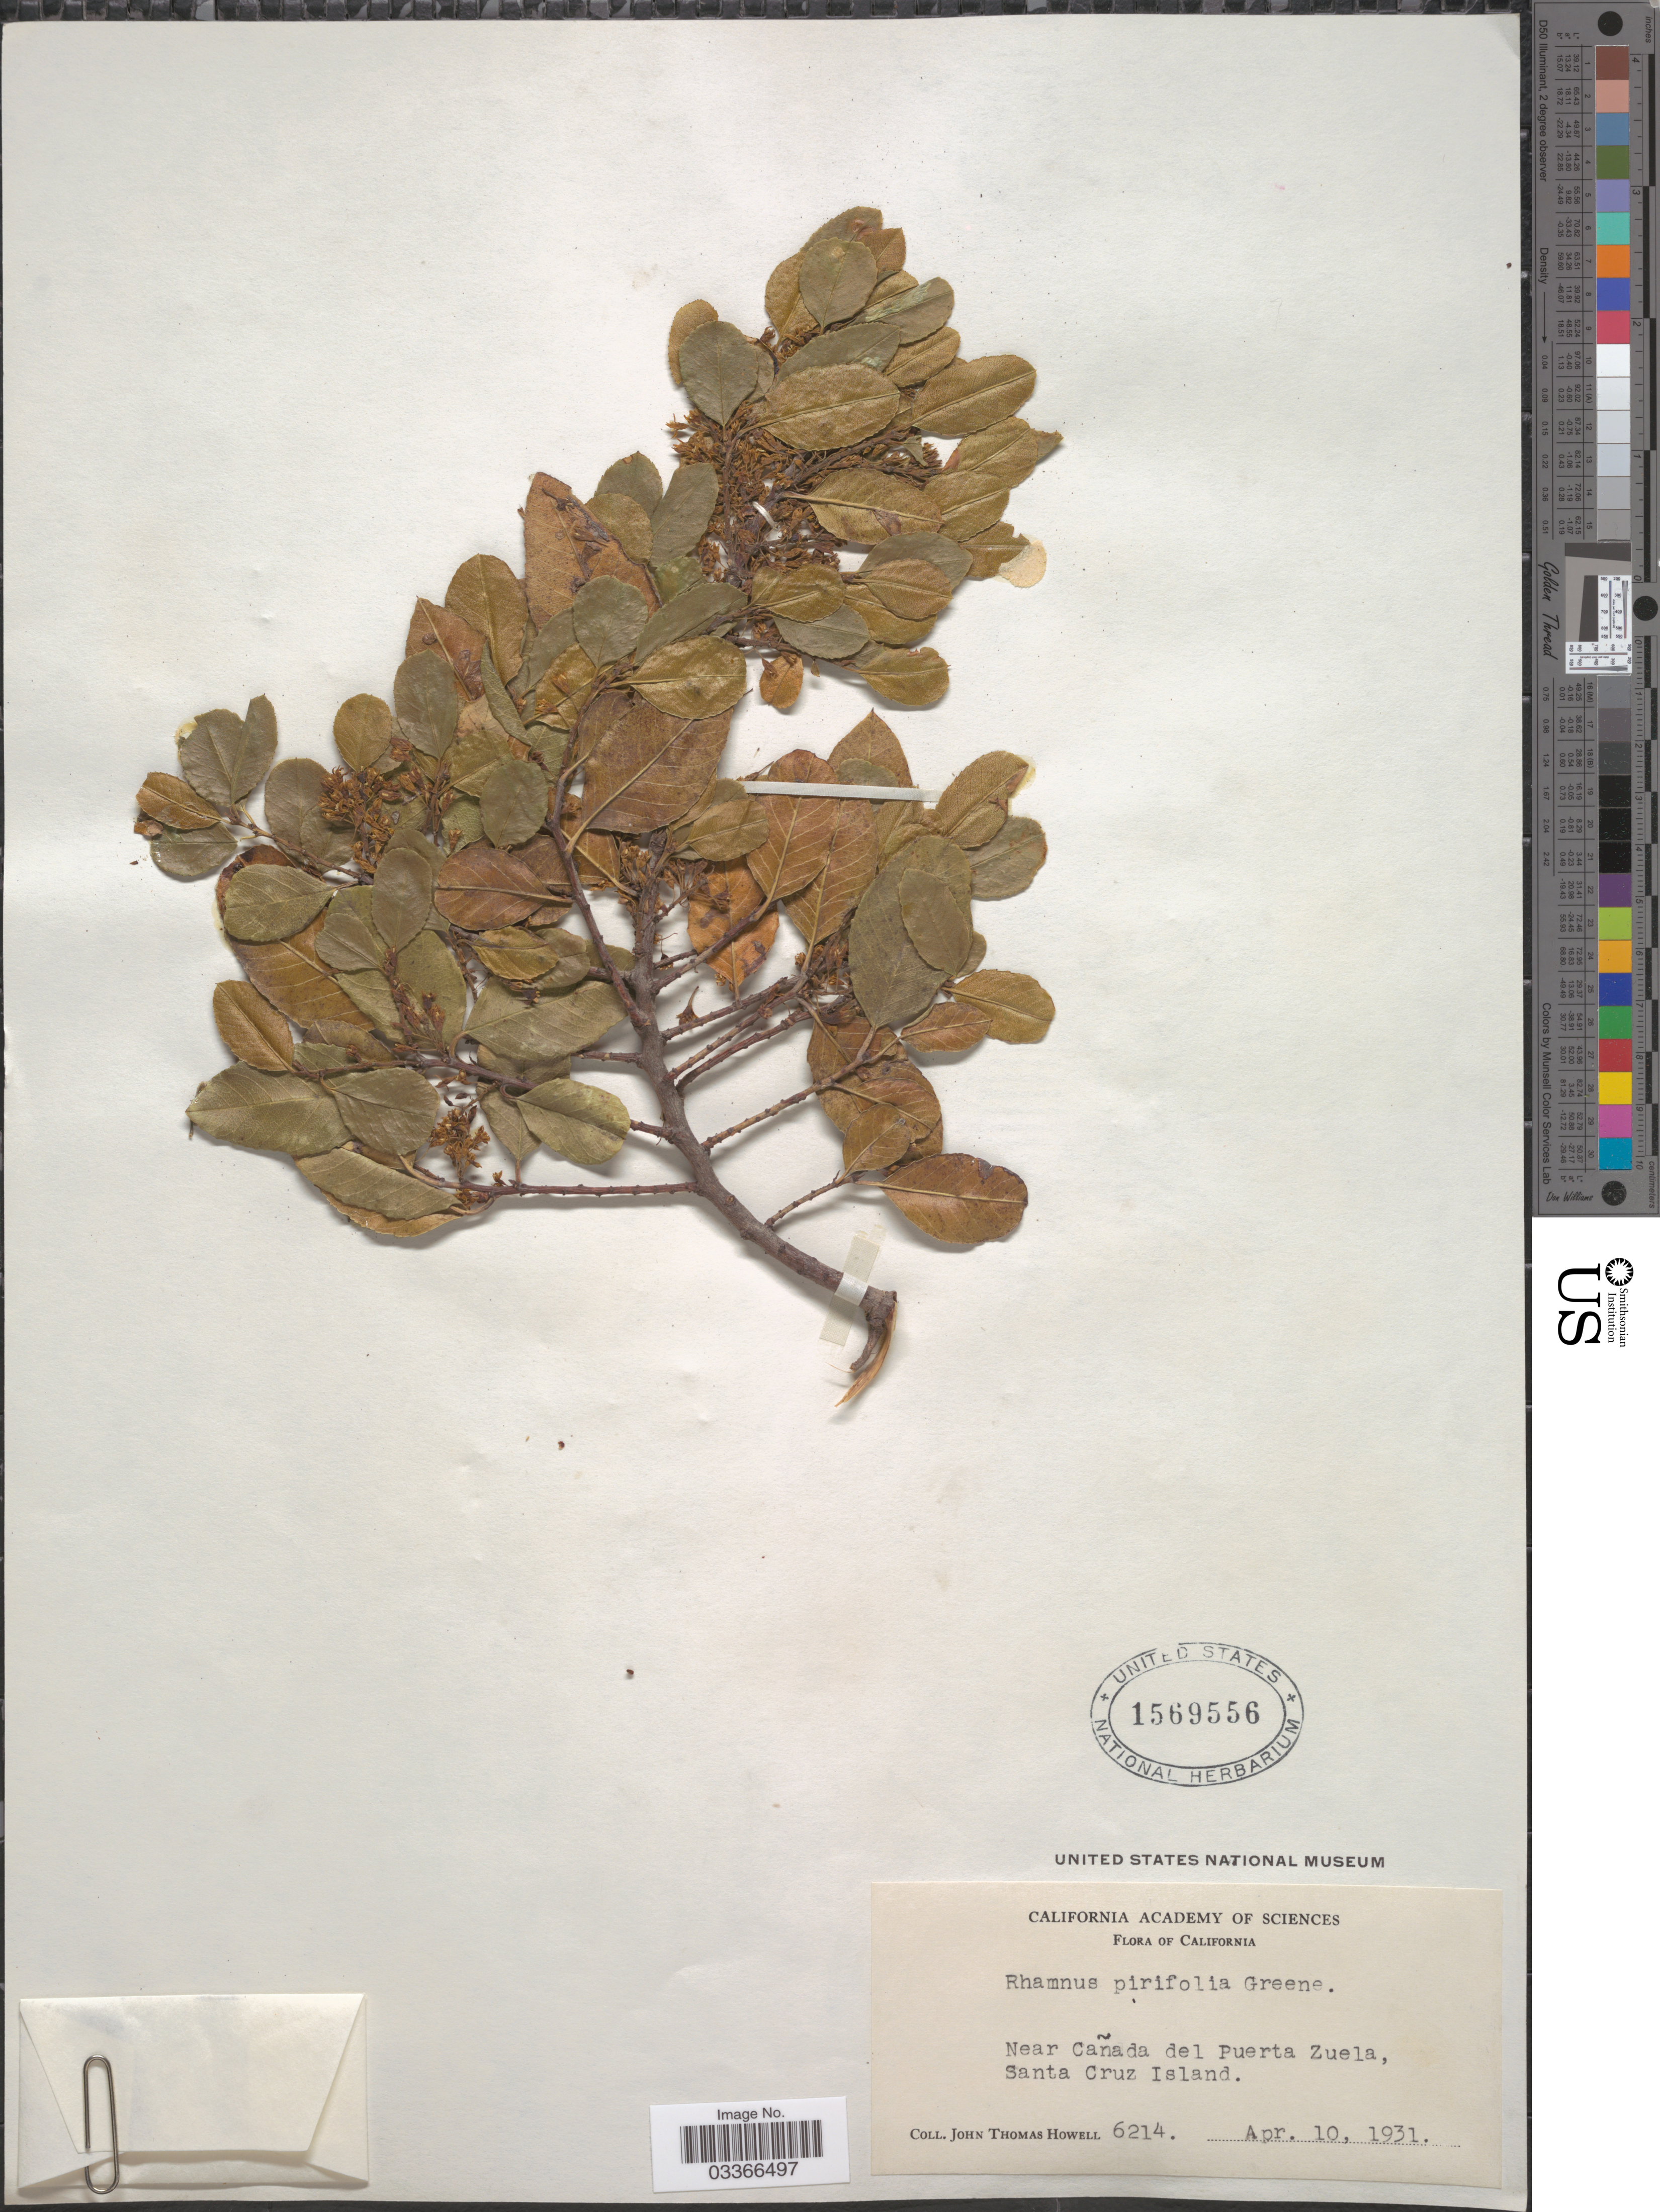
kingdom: Plantae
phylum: Tracheophyta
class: Magnoliopsida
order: Rosales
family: Rhamnaceae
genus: Rhamnus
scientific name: Rhamnus crocea var. pirifolia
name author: (Greene) Little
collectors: J. T. Howell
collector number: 6214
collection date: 1931-04-10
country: United States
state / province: California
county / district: Santa Barbara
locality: Near Cañada del Puerto Zuela, Santa Cruz Island.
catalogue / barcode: US 1569556